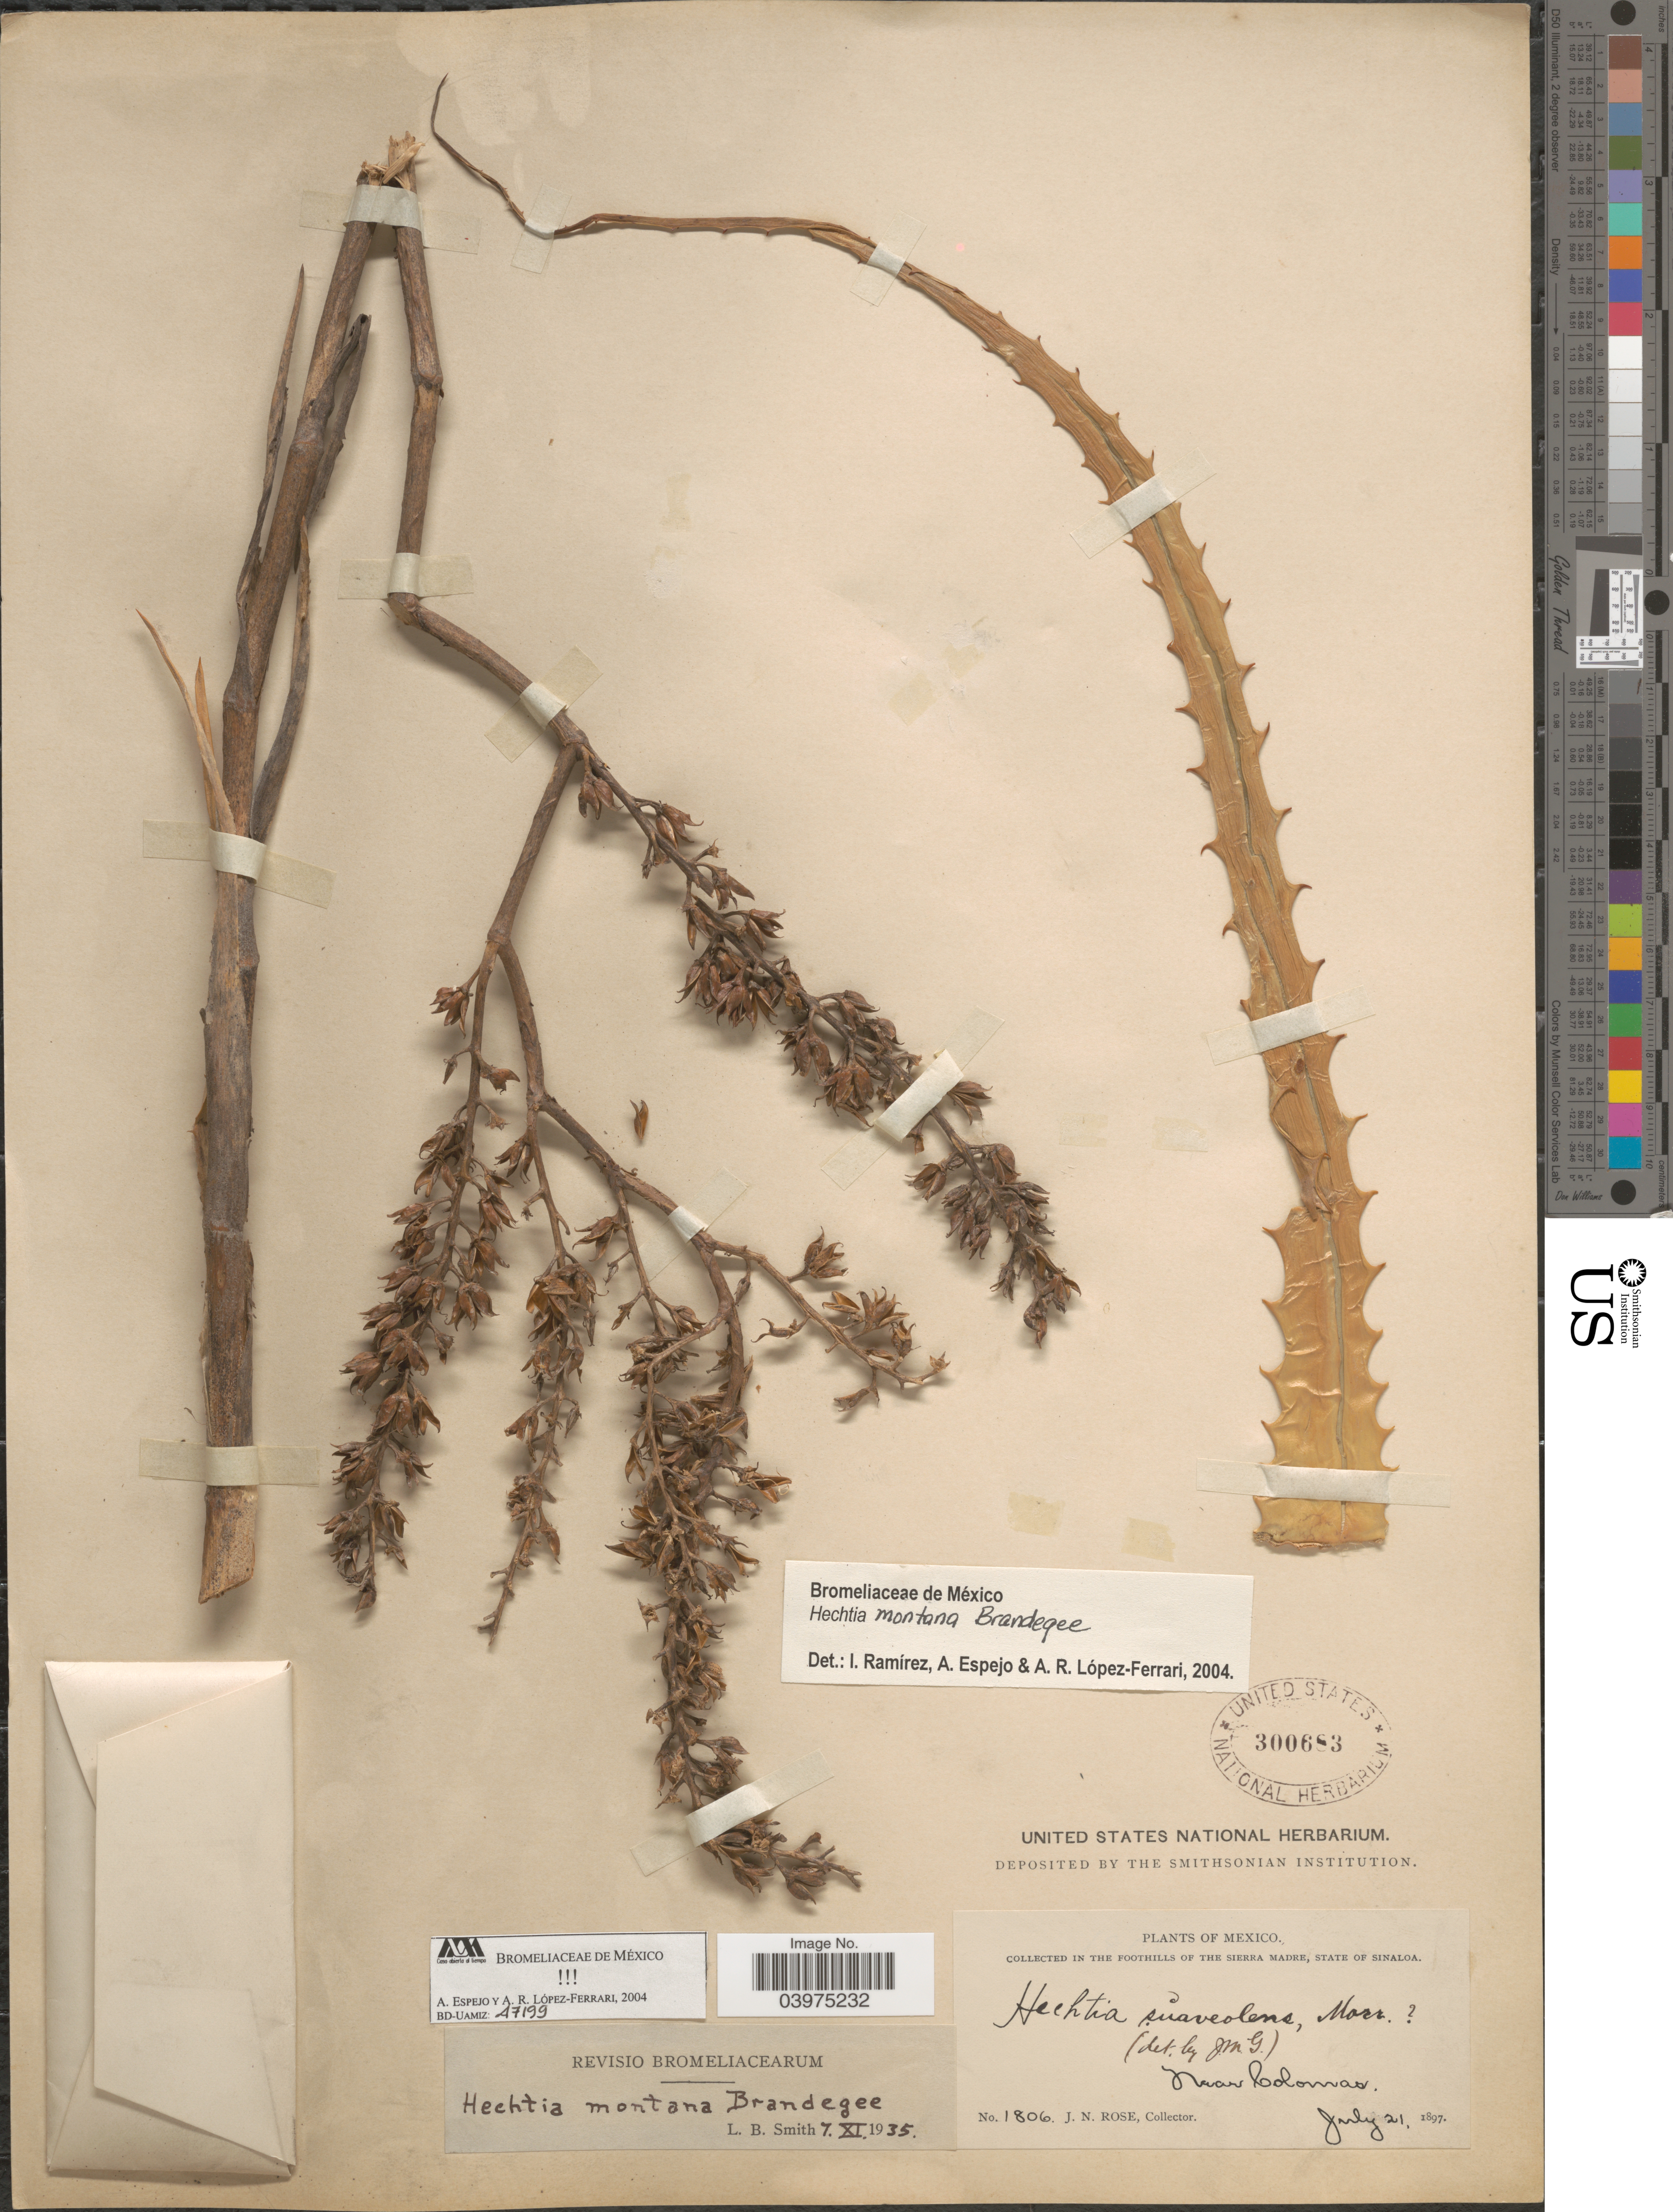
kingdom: Plantae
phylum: Tracheophyta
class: Liliopsida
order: Poales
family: Bromeliaceae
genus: Hechtia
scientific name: Hechtia montana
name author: Brandegee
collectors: J. N. Rose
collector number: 1806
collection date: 1897-07-21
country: Mexico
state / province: Sinaloa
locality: In the Foothills of the Sierra Madre. Near Colomas.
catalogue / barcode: US 300683